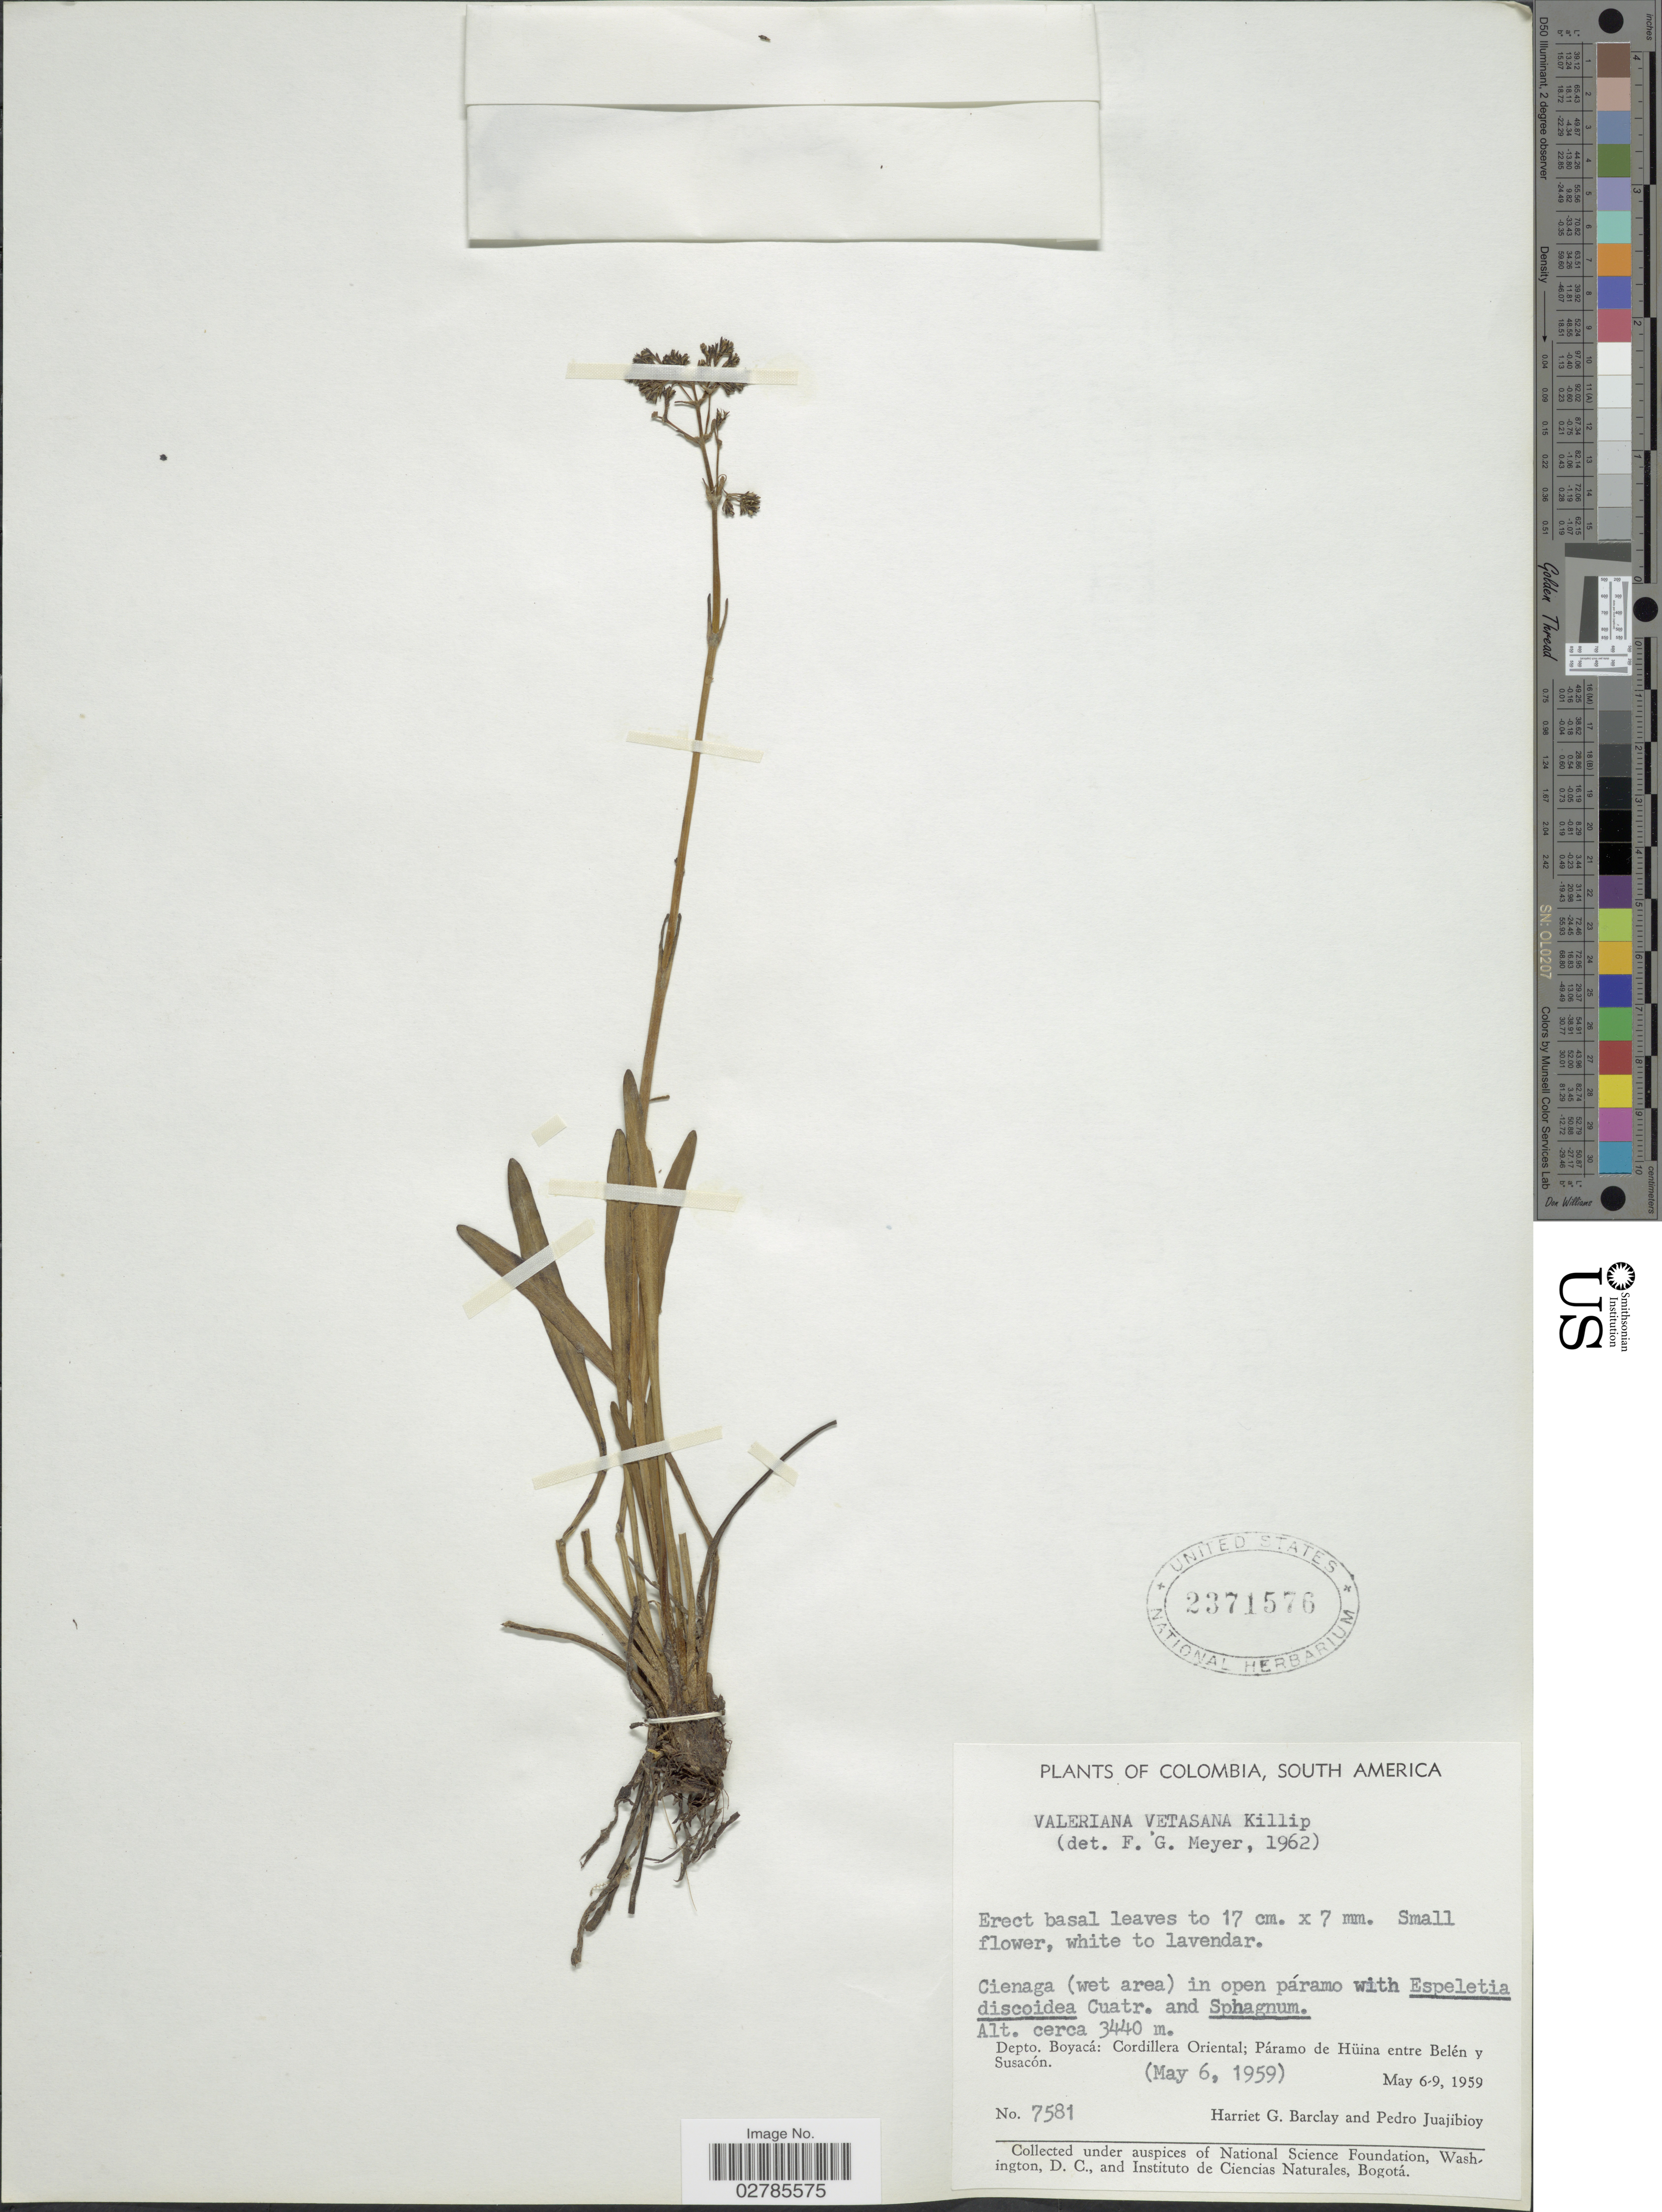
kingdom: Plantae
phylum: Tracheophyta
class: Magnoliopsida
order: Dipsacales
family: Caprifoliaceae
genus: Valeriana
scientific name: Valeriana vetasana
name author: Killip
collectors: H. G. Barclay & P. Juajibioy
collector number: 7581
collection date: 1959-05-06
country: Colombia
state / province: Boyacá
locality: Dept. Boyacá: Cordillera Oriental; Páramo de Hüina entre Belén y Susacón.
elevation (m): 3440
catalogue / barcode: US 2371576